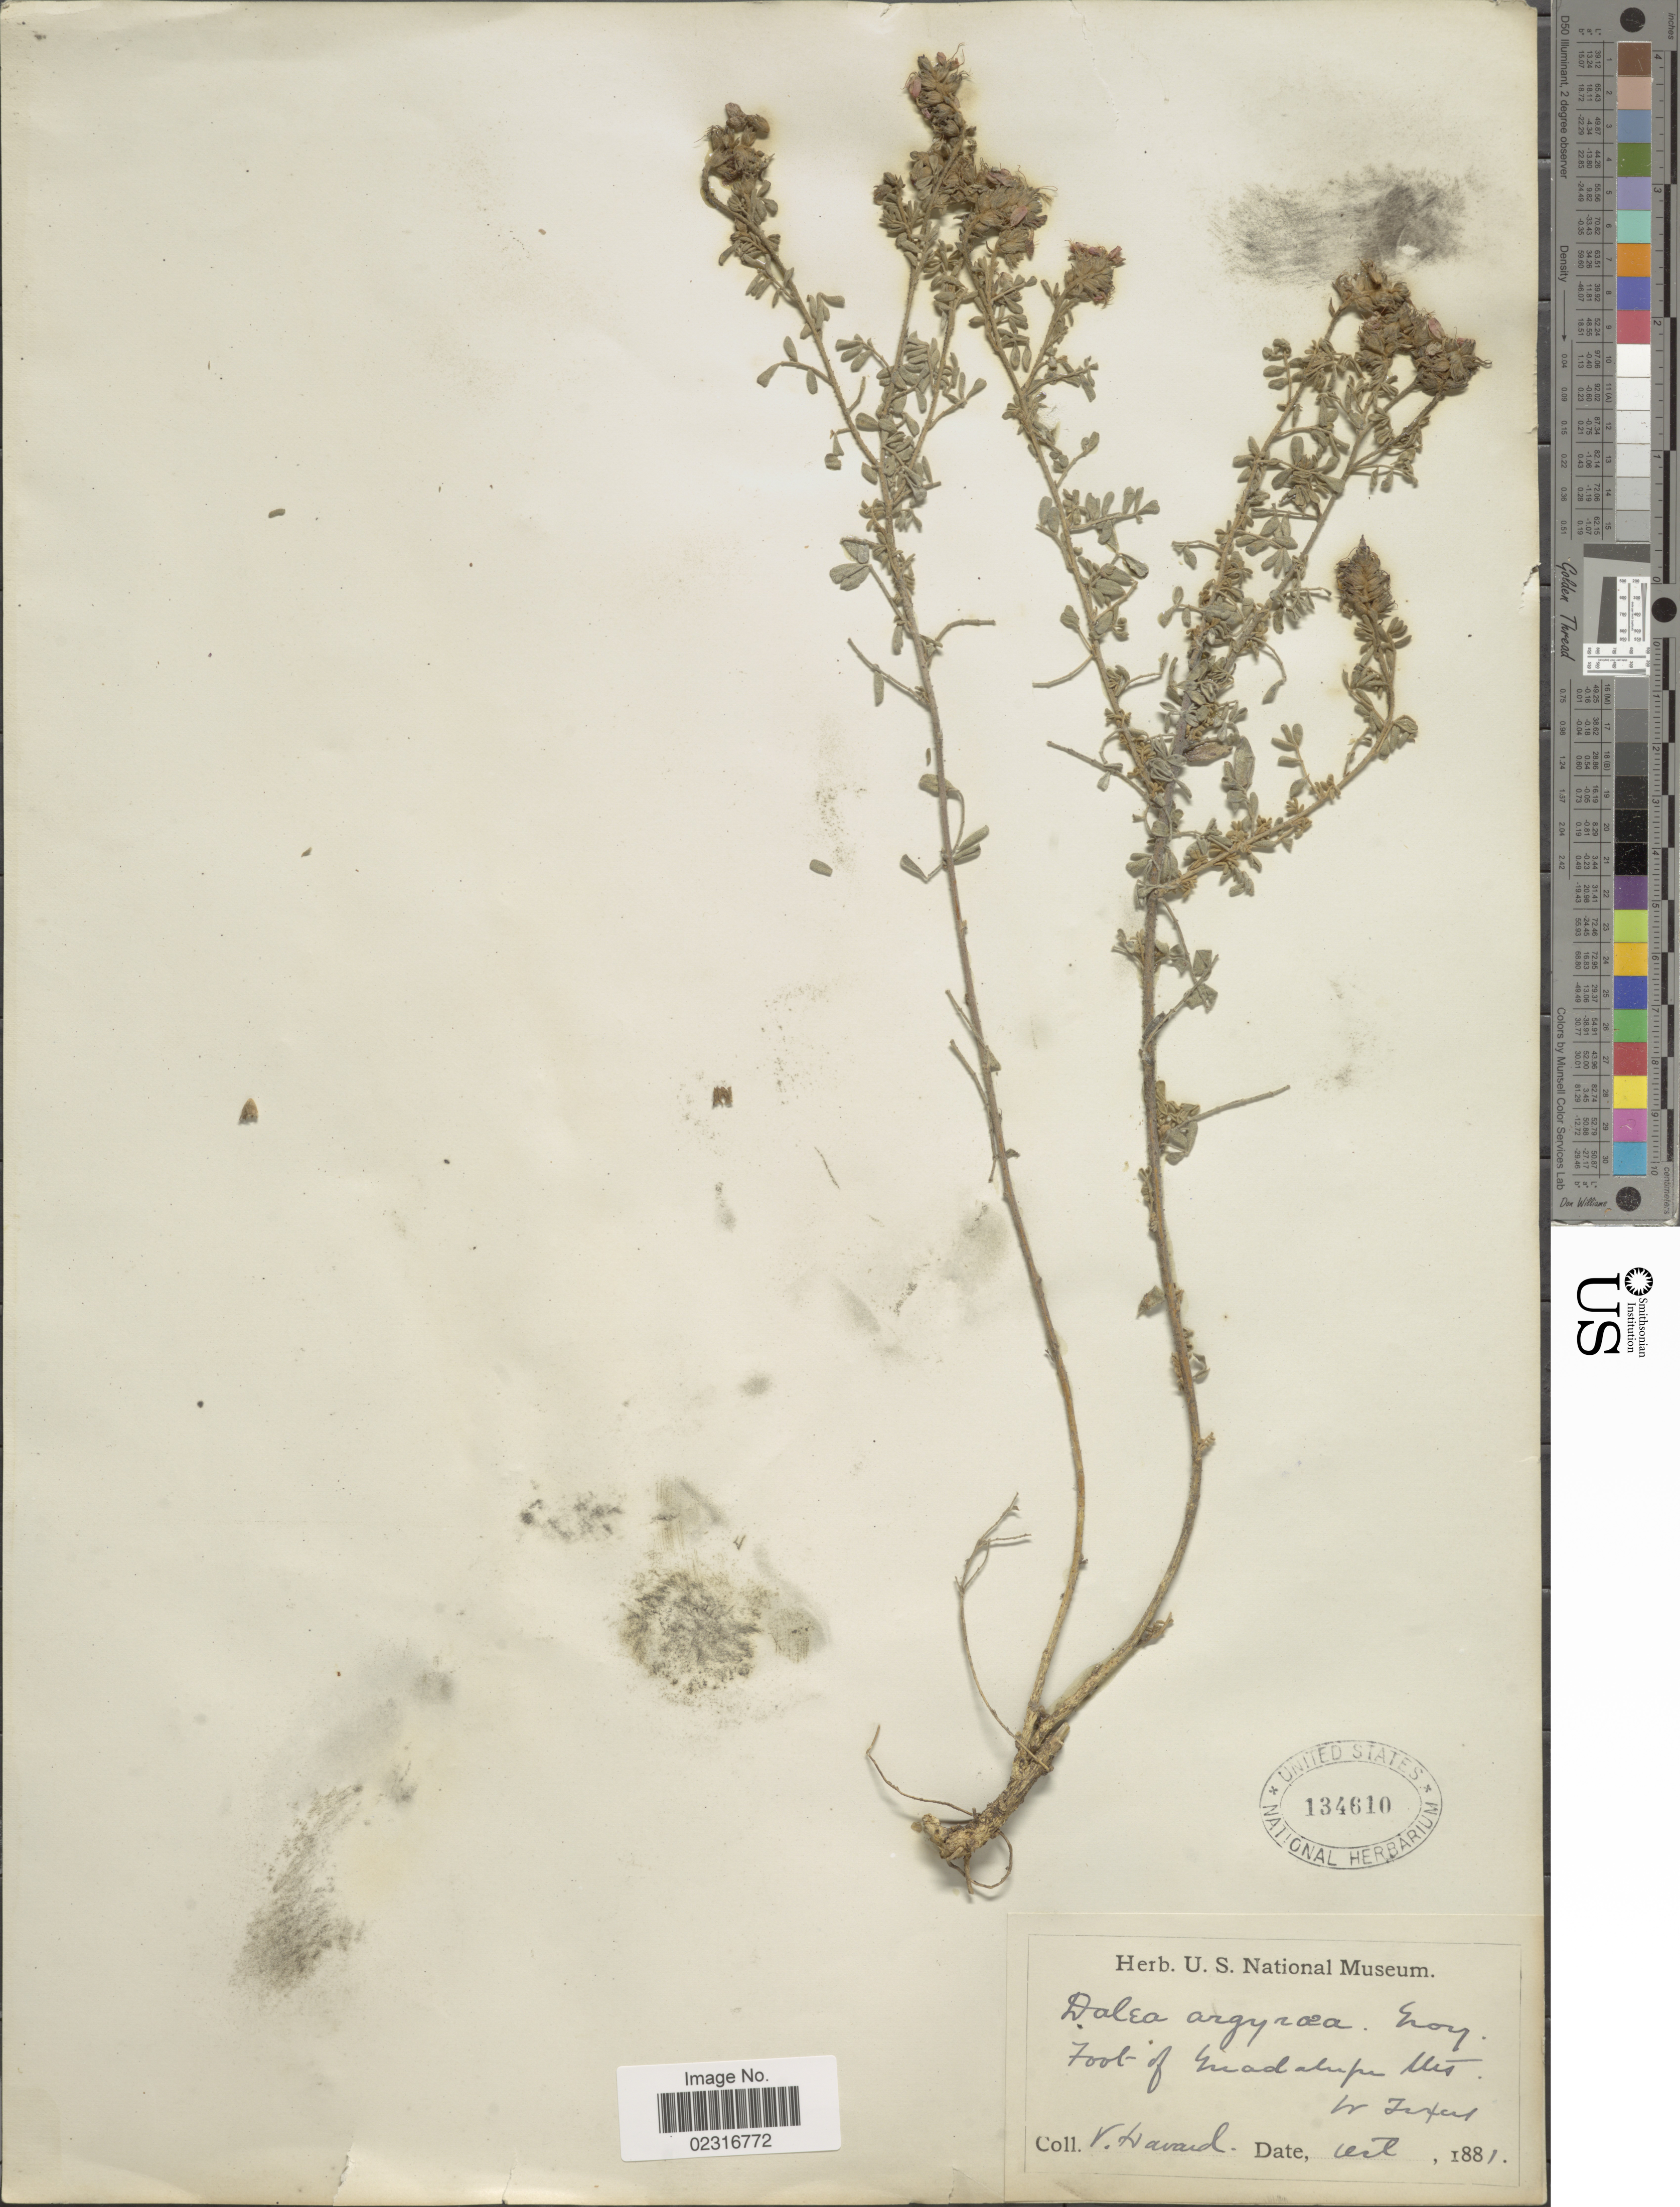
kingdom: Plantae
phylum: Tracheophyta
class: Magnoliopsida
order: Fabales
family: Fabaceae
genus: Dalea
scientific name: Dalea bicolor var. argyrea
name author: (A. Gray) Barneby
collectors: V. Havard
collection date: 1881-04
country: United States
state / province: Texas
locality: Foot of Guadalupe Mts. W. Texas.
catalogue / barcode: US 134610